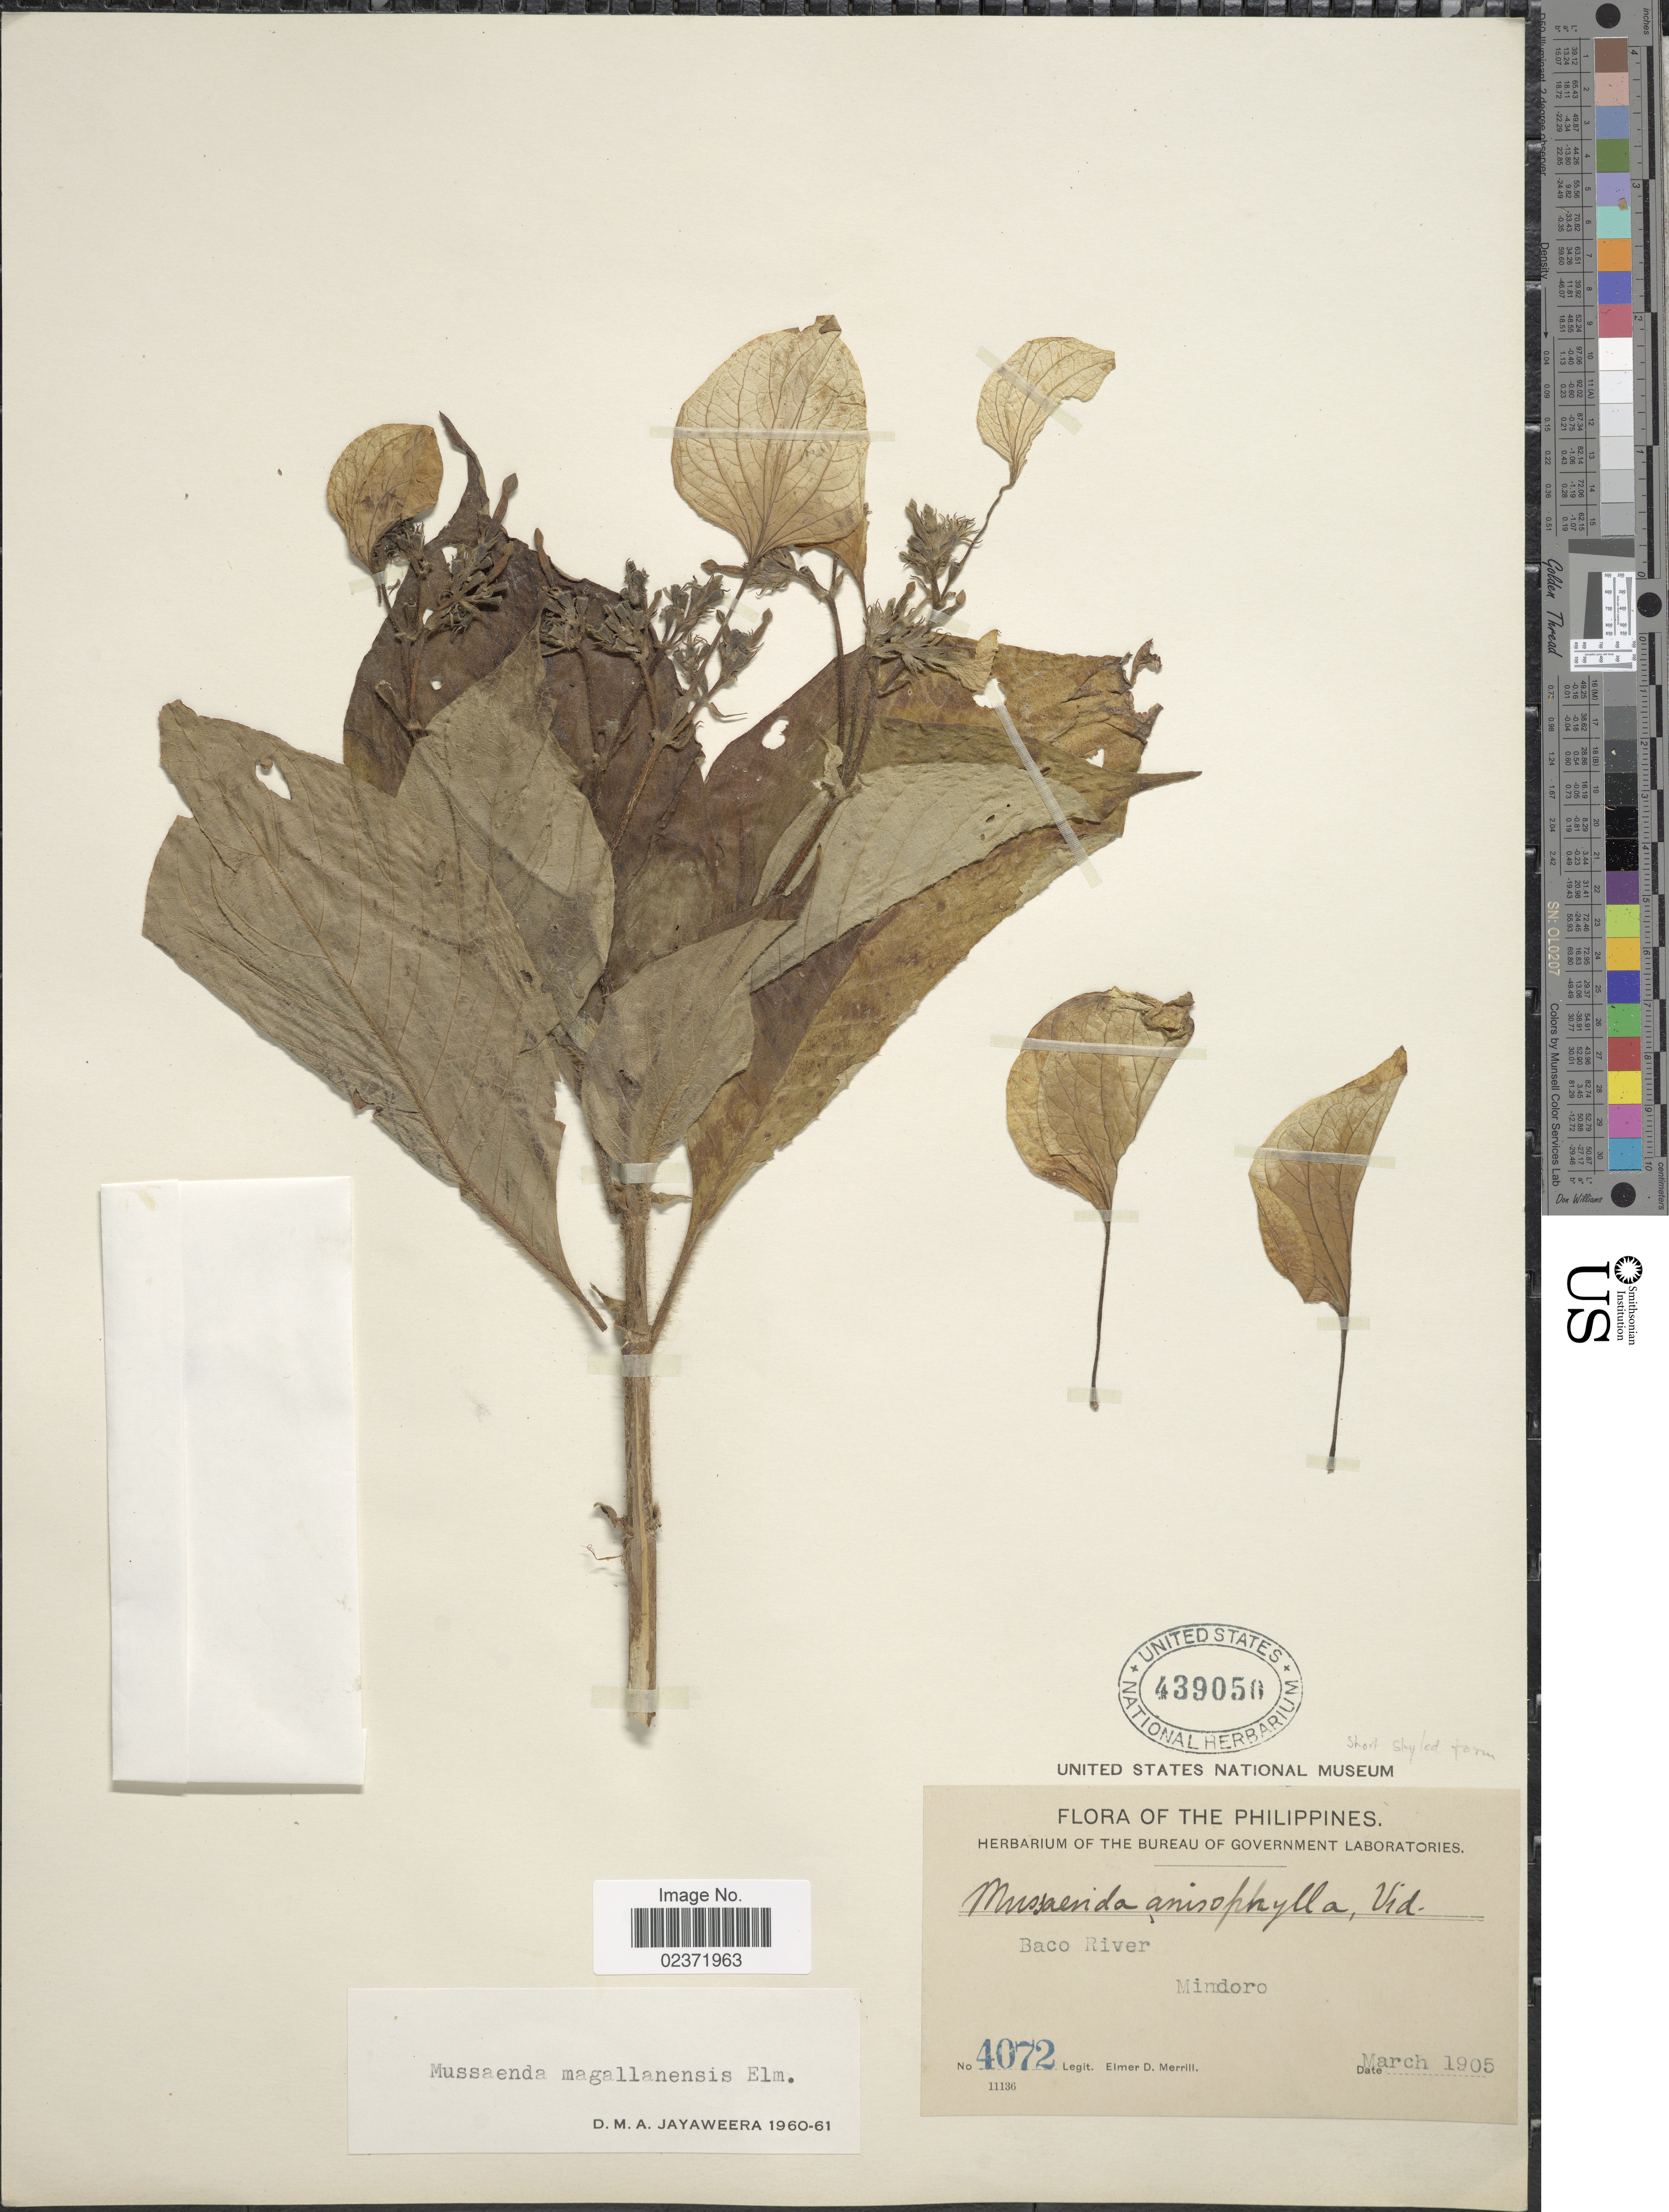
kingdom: Plantae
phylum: Tracheophyta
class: Magnoliopsida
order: Gentianales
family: Rubiaceae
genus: Mussaenda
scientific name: Mussaenda magallanensis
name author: Elmer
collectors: E. D. Merrill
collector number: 4072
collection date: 1905-03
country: Philippines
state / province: Mimaropa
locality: Baco River, Mindoro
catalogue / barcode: US 439050